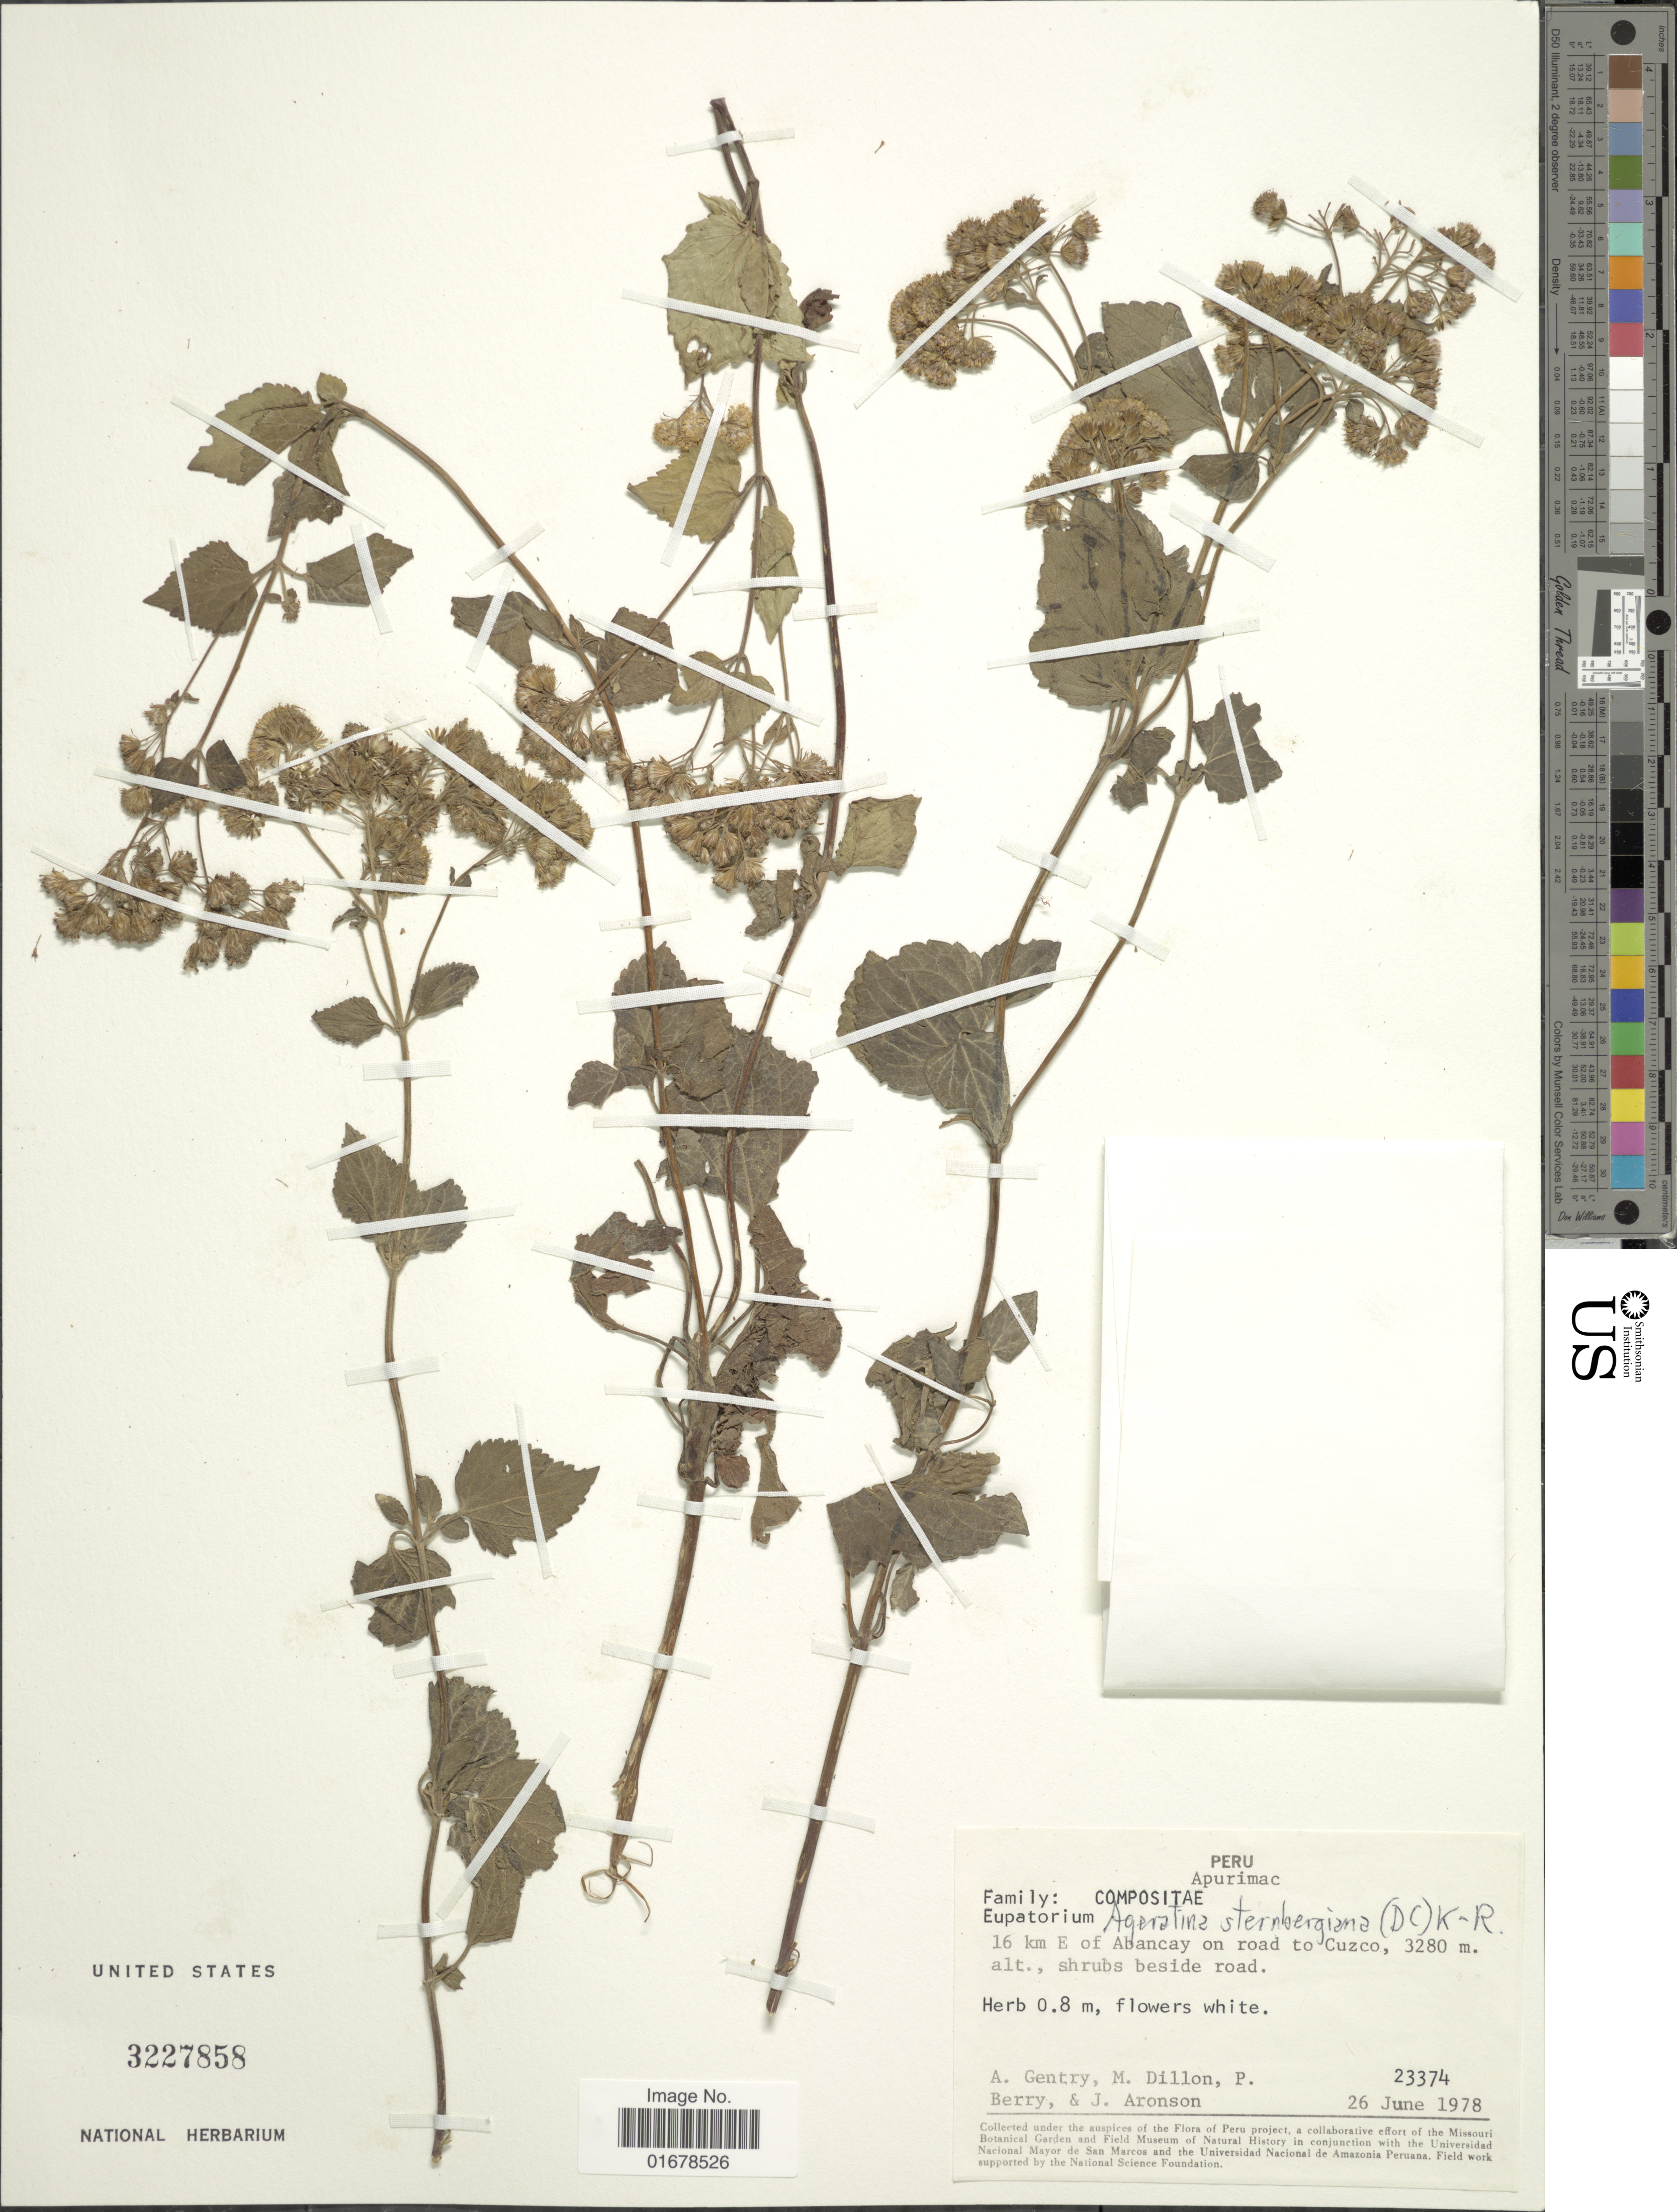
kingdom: Plantae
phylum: Tracheophyta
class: Magnoliopsida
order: Asterales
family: Asteraceae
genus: Ageratina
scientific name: Ageratina sternbergiana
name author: (DC.) R.M. King & H. Rob.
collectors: A. H. Gentry, M. O. Dillon, P. Berry & J. Aronson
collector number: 23374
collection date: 1978-06-26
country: Peru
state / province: Apurímac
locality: Apurimac, 16 km E of Abancay on road to Cuzco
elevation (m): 3280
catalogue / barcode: US 3227858